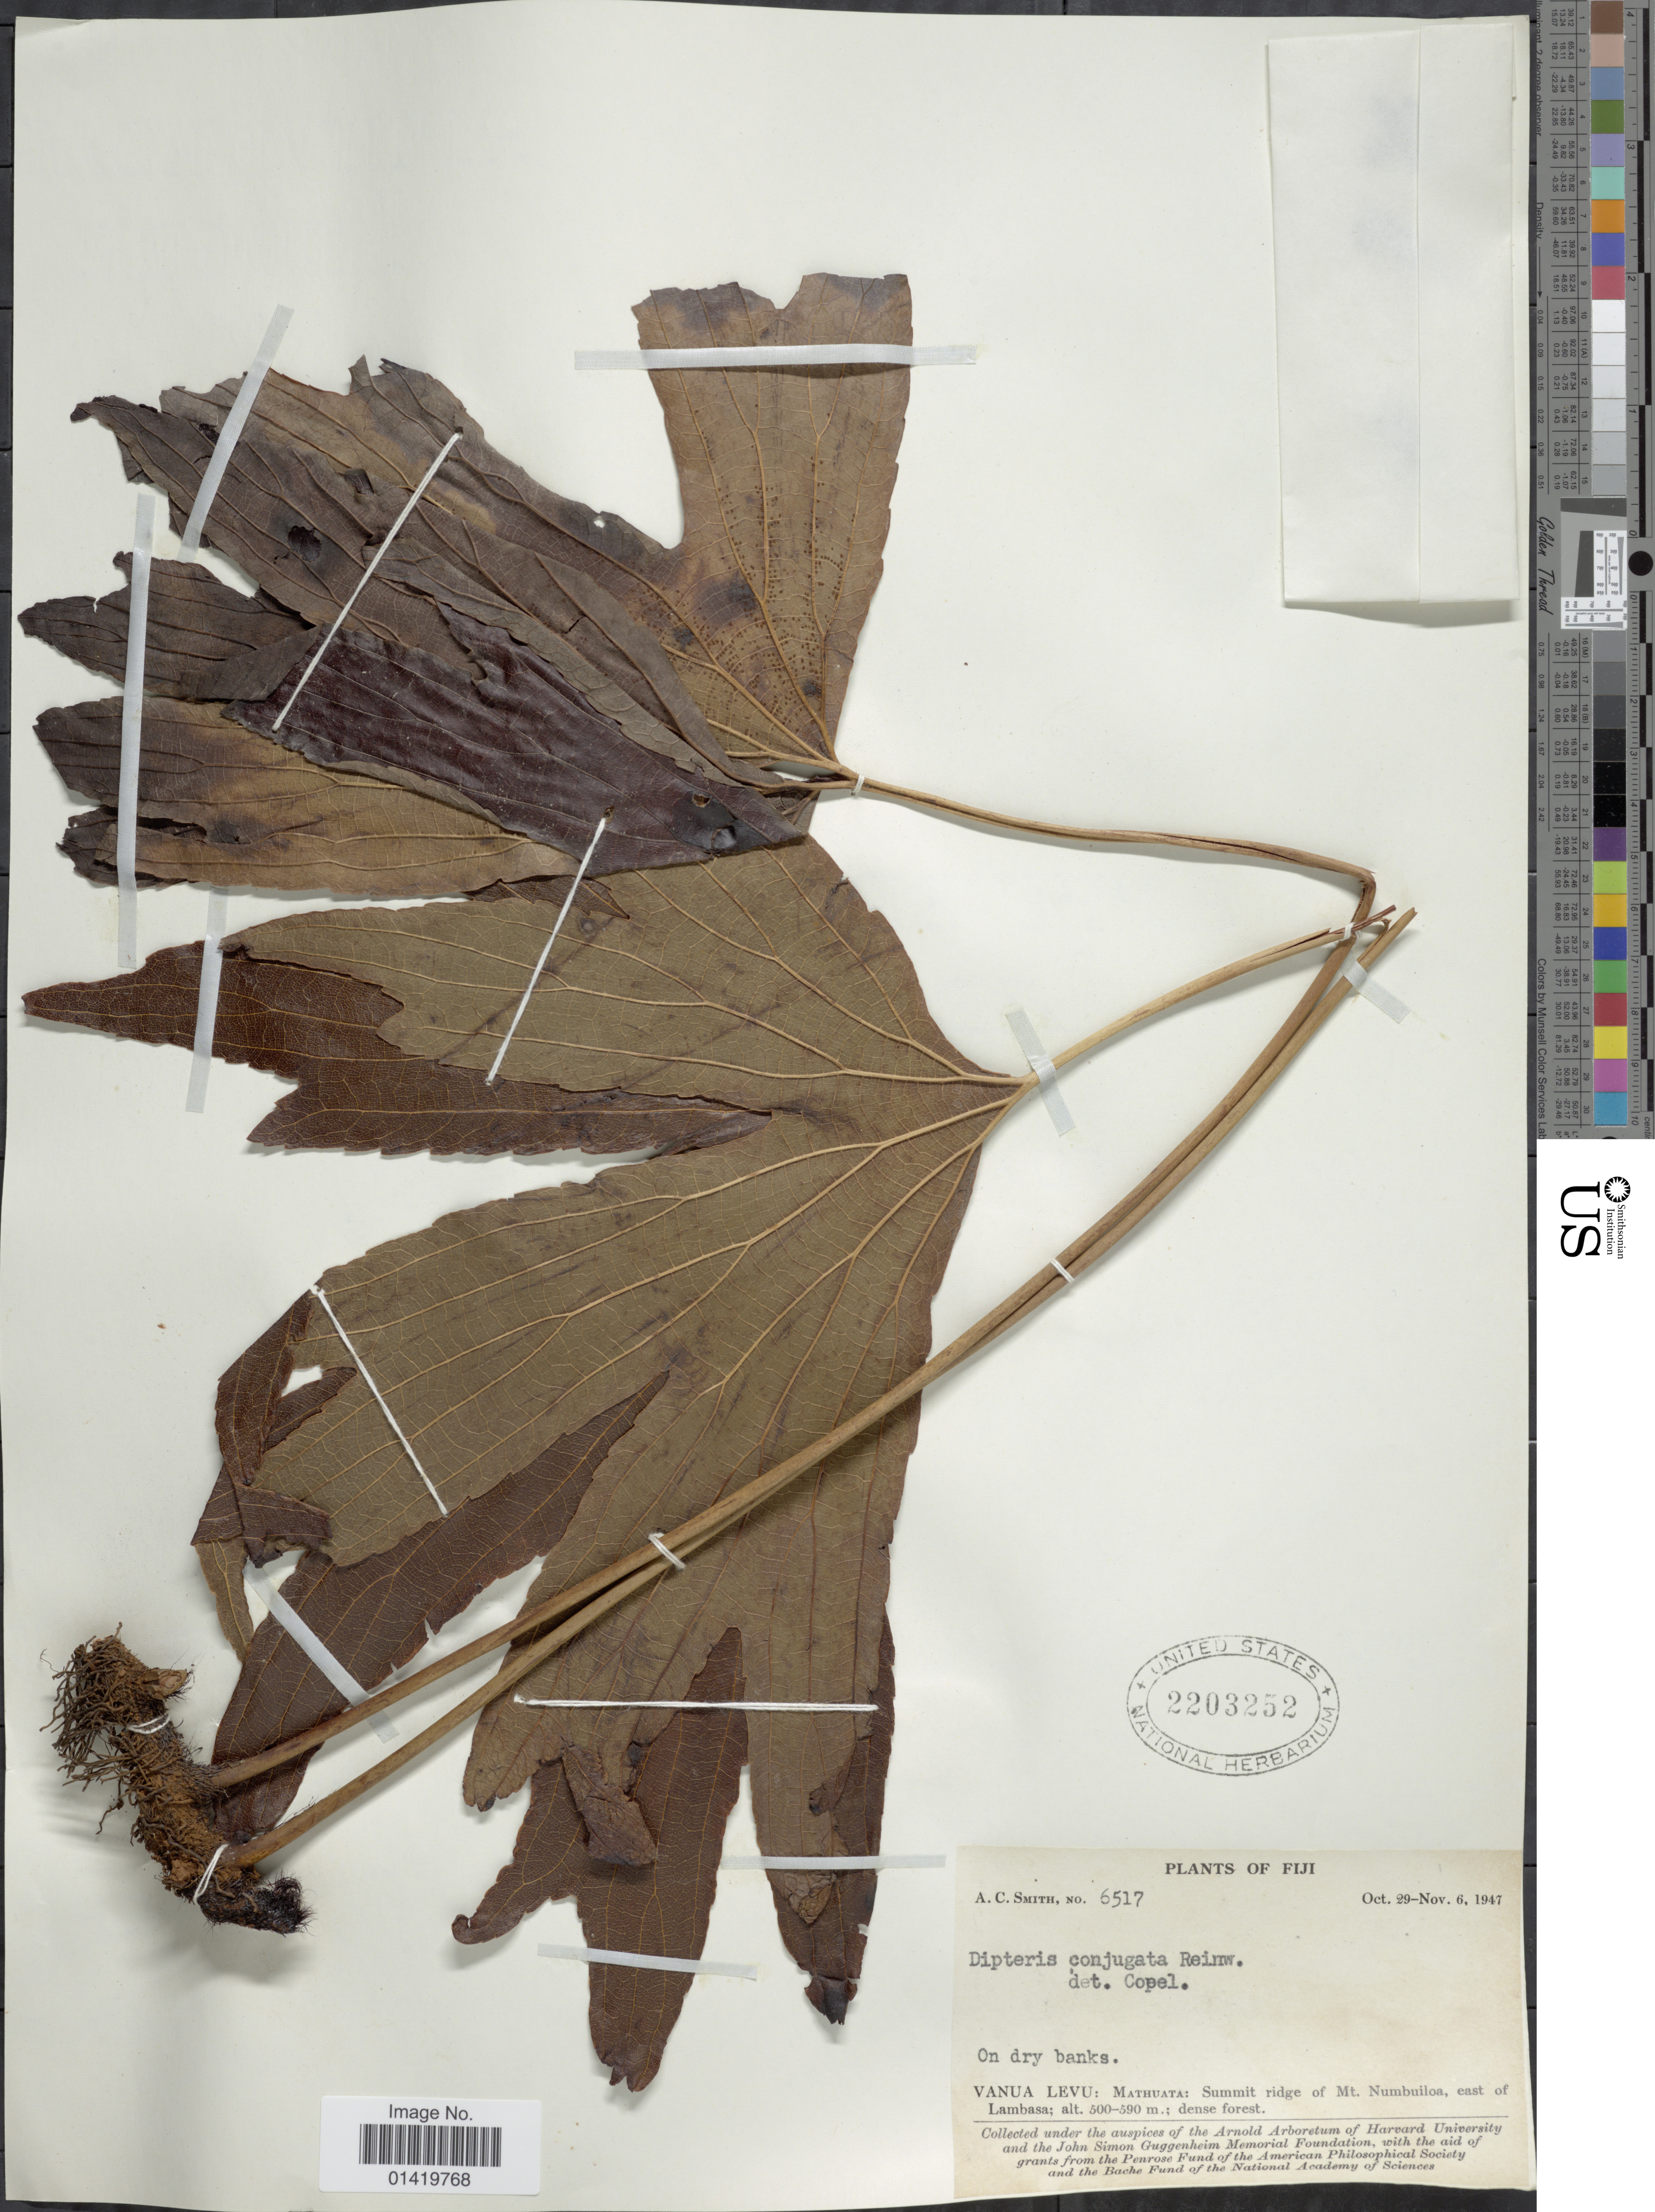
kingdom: Plantae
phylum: Tracheophyta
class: Polypodiopsida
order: Gleicheniales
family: Dipteridaceae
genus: Dipteris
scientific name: Dipteris conjugata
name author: Reinw.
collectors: A. C. Smith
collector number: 6517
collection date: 1947-10-29/1947-11-06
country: Fiji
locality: Vanua Levu: Mathuata: Summit rdige of Mt Numbuiloa, east of Lambasa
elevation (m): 500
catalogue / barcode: US 2203252